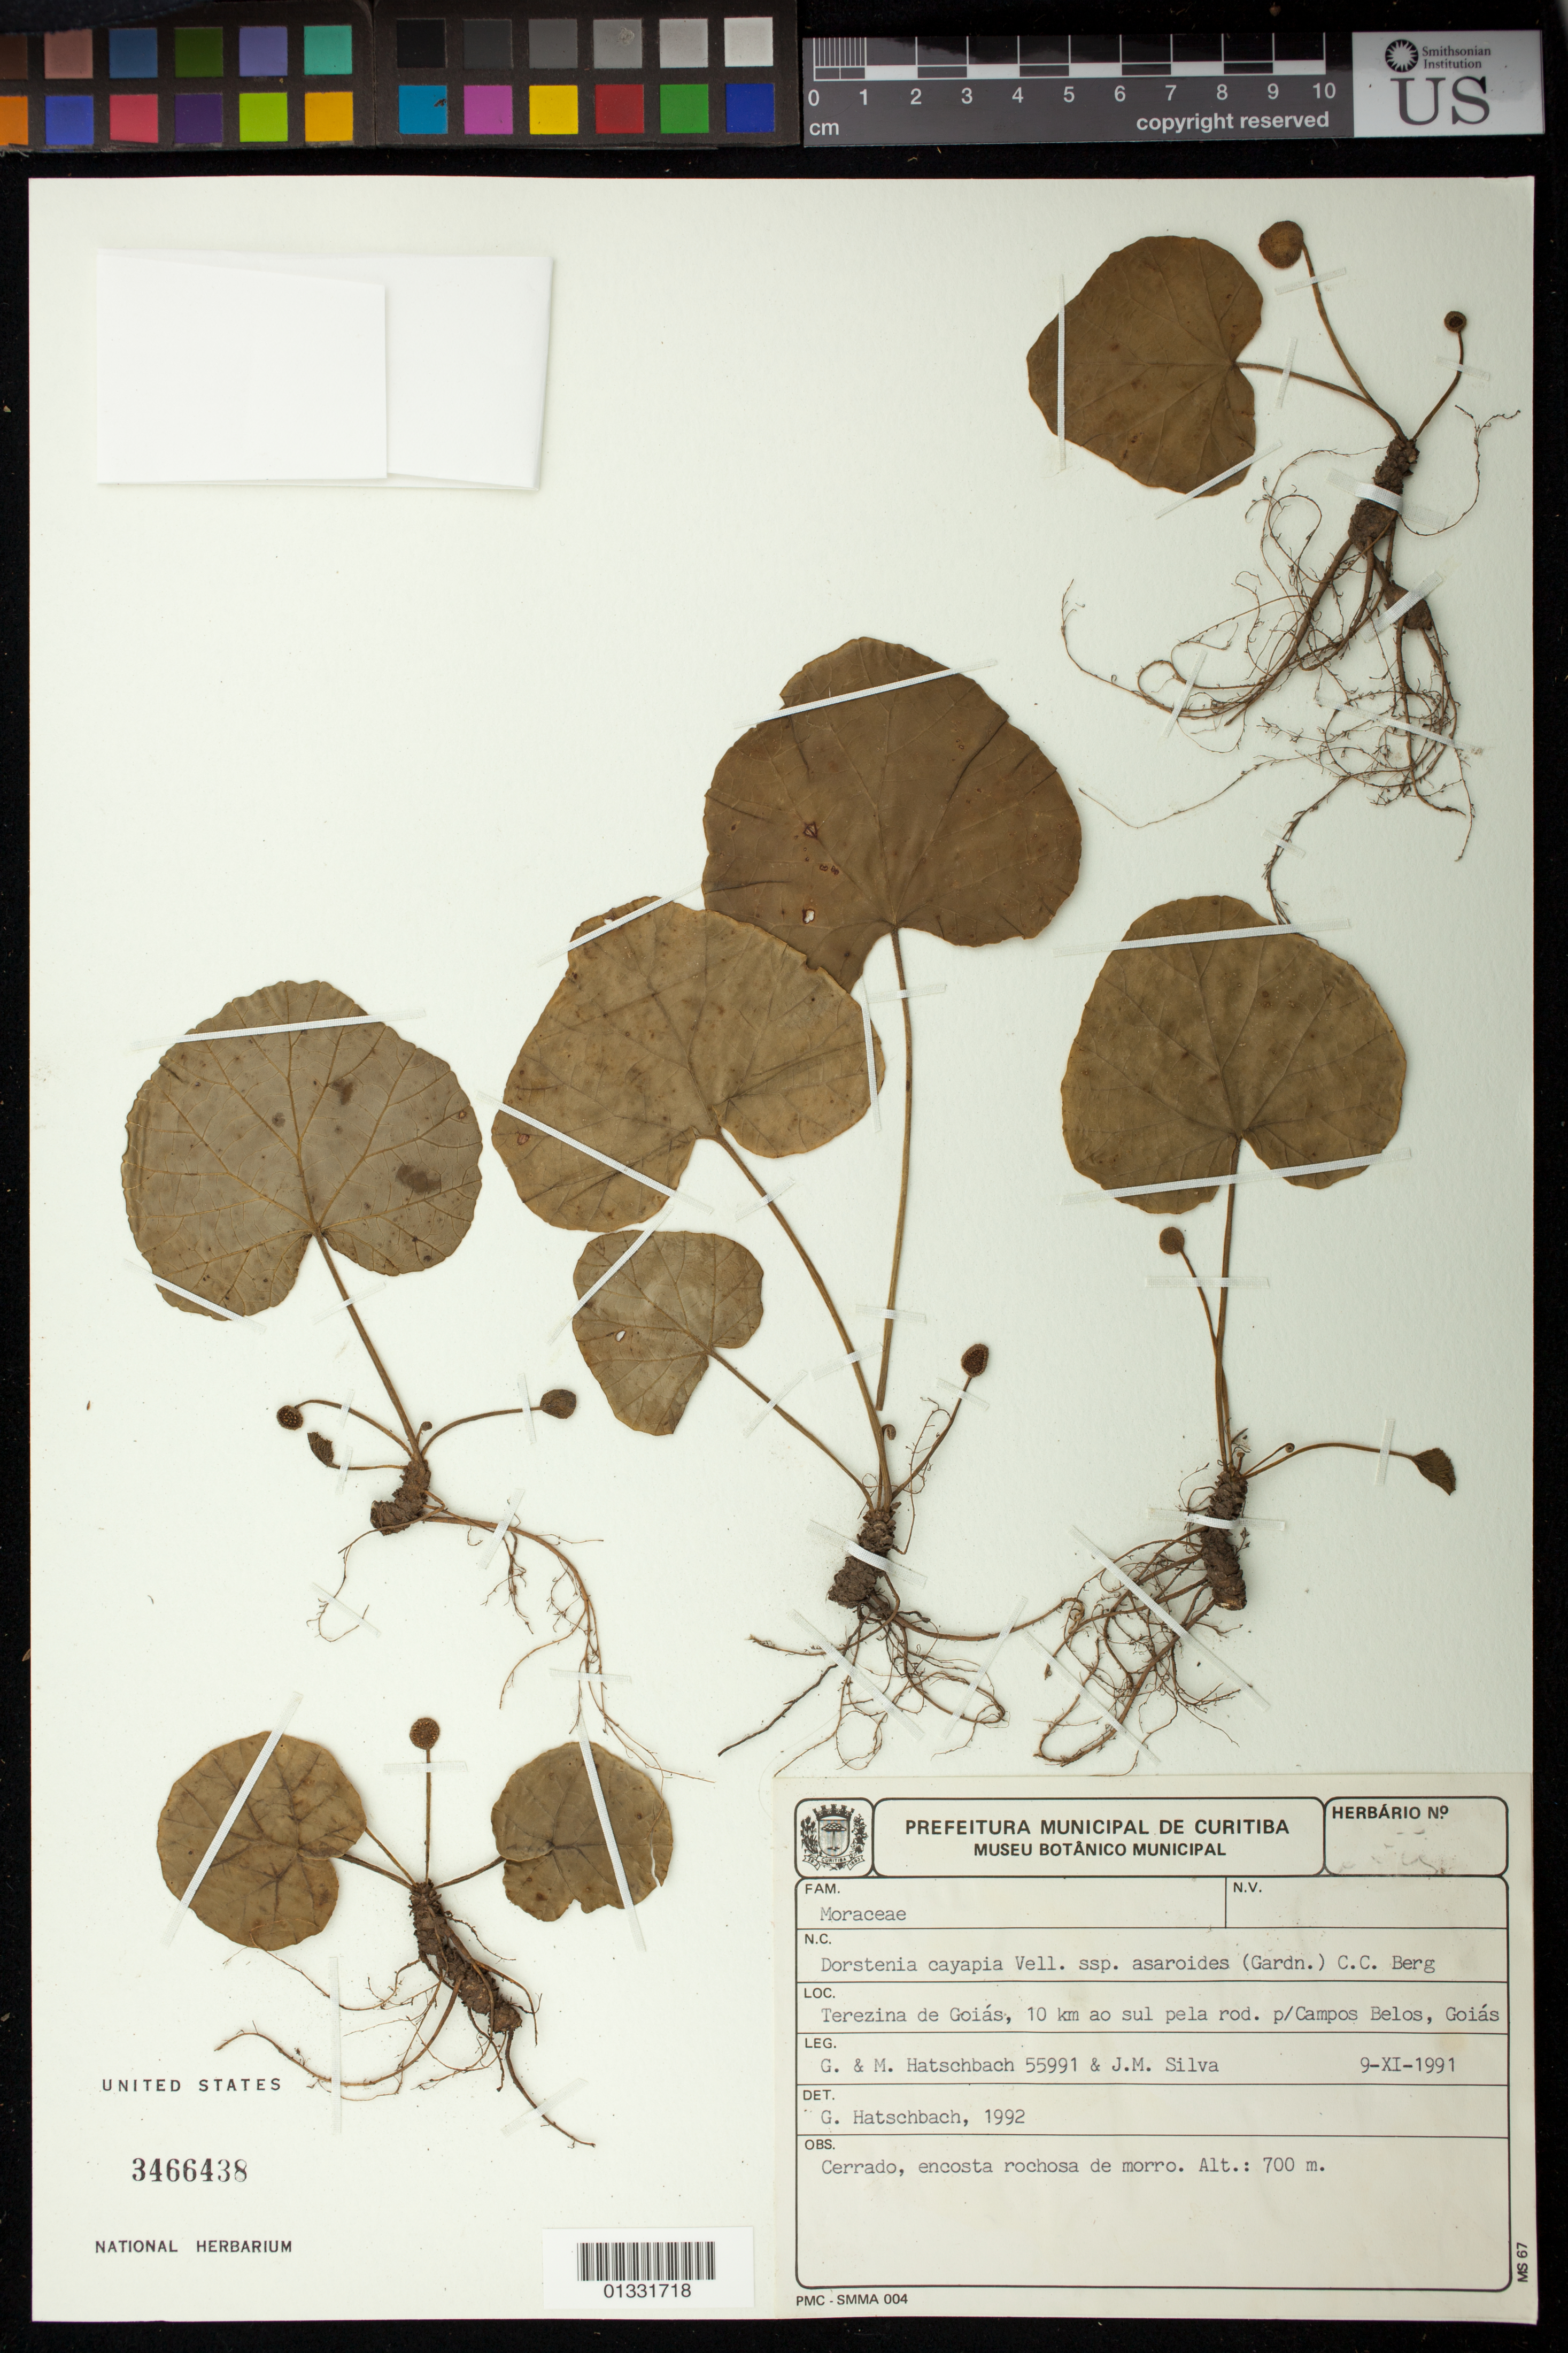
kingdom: Plantae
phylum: Tracheophyta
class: Magnoliopsida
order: Rosales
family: Moraceae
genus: Dorstenia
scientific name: Dorstenia cayapia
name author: Vell.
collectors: G. Hatschbach, M. M. Hatschbach & J. M. Silva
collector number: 55991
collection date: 1991-11-09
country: Brazil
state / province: Goiás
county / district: Teresina de Goiás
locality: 10 km ao sul pela rodovia para Campos Belos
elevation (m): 700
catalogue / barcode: US 3466438